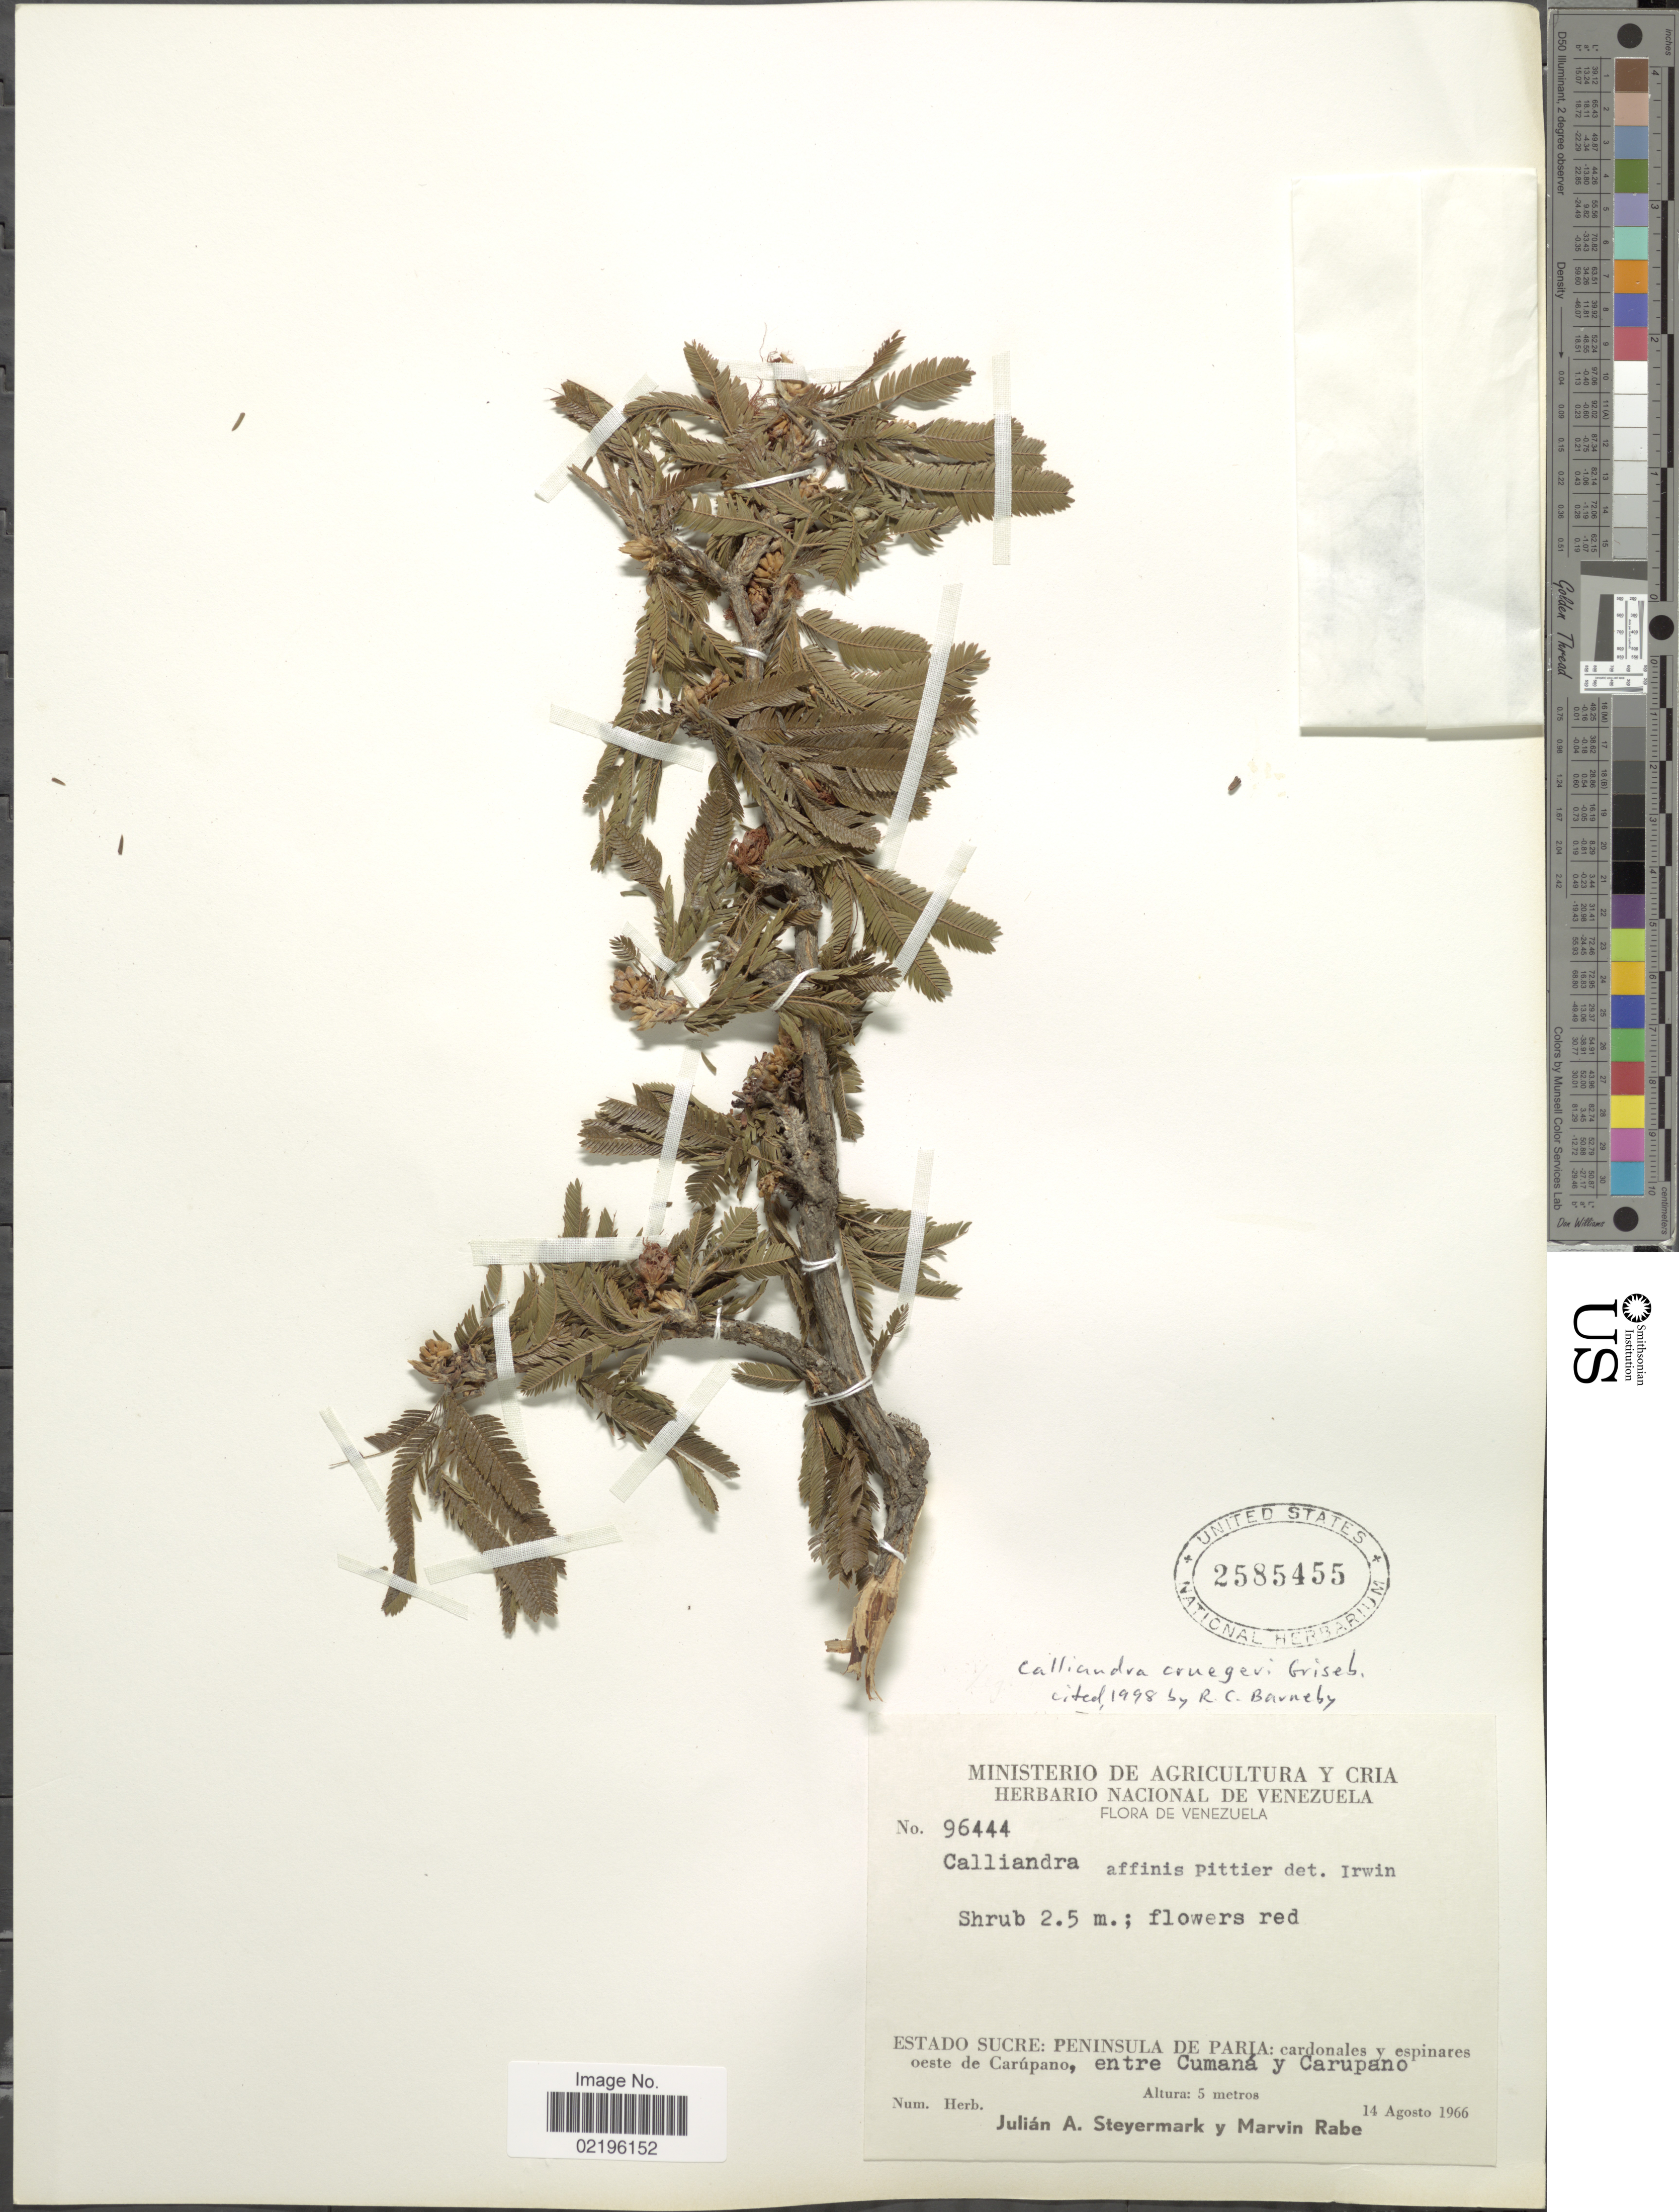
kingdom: Plantae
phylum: Tracheophyta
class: Magnoliopsida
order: Fabales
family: Fabaceae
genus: Calliandra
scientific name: Calliandra cruegeri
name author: Griseb.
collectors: J. Steyermark & M. Rabe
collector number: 96444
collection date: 1966-08-14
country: Venezuela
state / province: Sucre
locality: Estado Sucre: Peninsula de Paria: cardonales y espinares oeste de Carupano, entre Cumana y Carupano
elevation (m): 5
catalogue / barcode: US 2585455